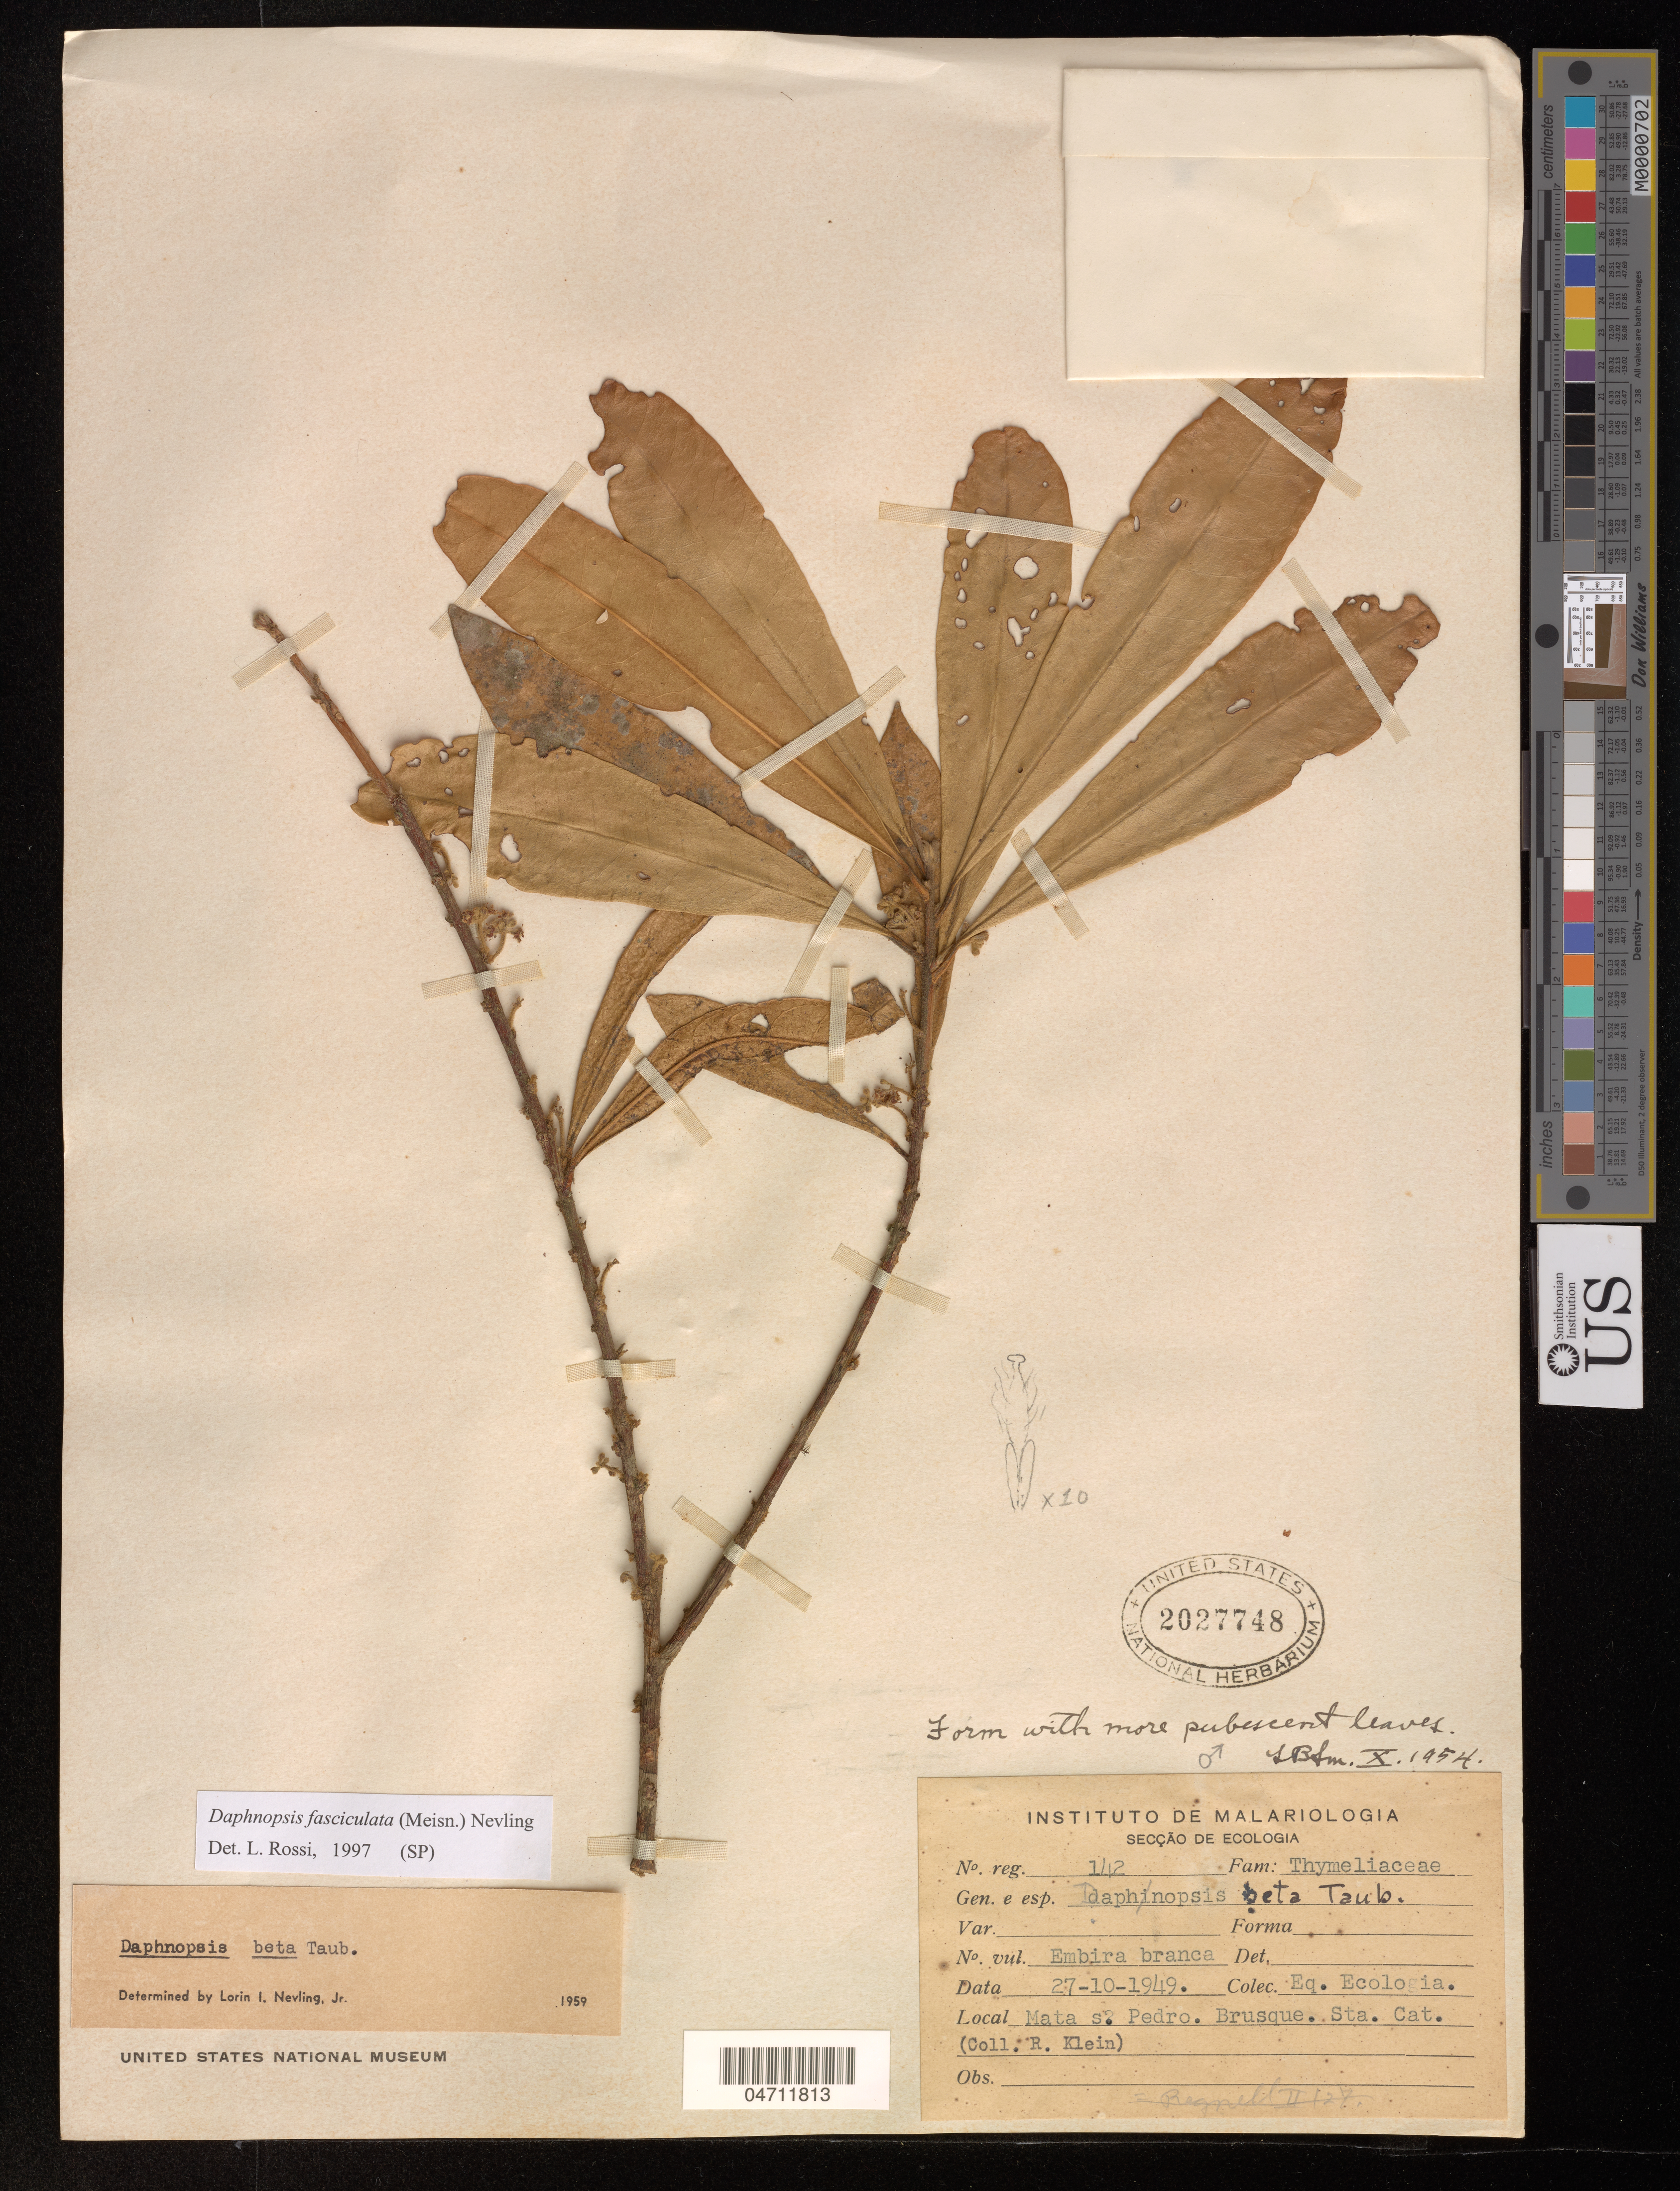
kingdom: Plantae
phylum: Tracheophyta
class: Magnoliopsida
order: Malvales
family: Thymelaeaceae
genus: Daphnopsis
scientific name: Daphnopsis fasciculata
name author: (R. Meissn.) Nevl.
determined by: Rossi, L.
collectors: R. M. Klein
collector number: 142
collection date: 1949-10-27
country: Brazil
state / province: Santa Catarina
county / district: Brusque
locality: Mata São Pedro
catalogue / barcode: US 2027748